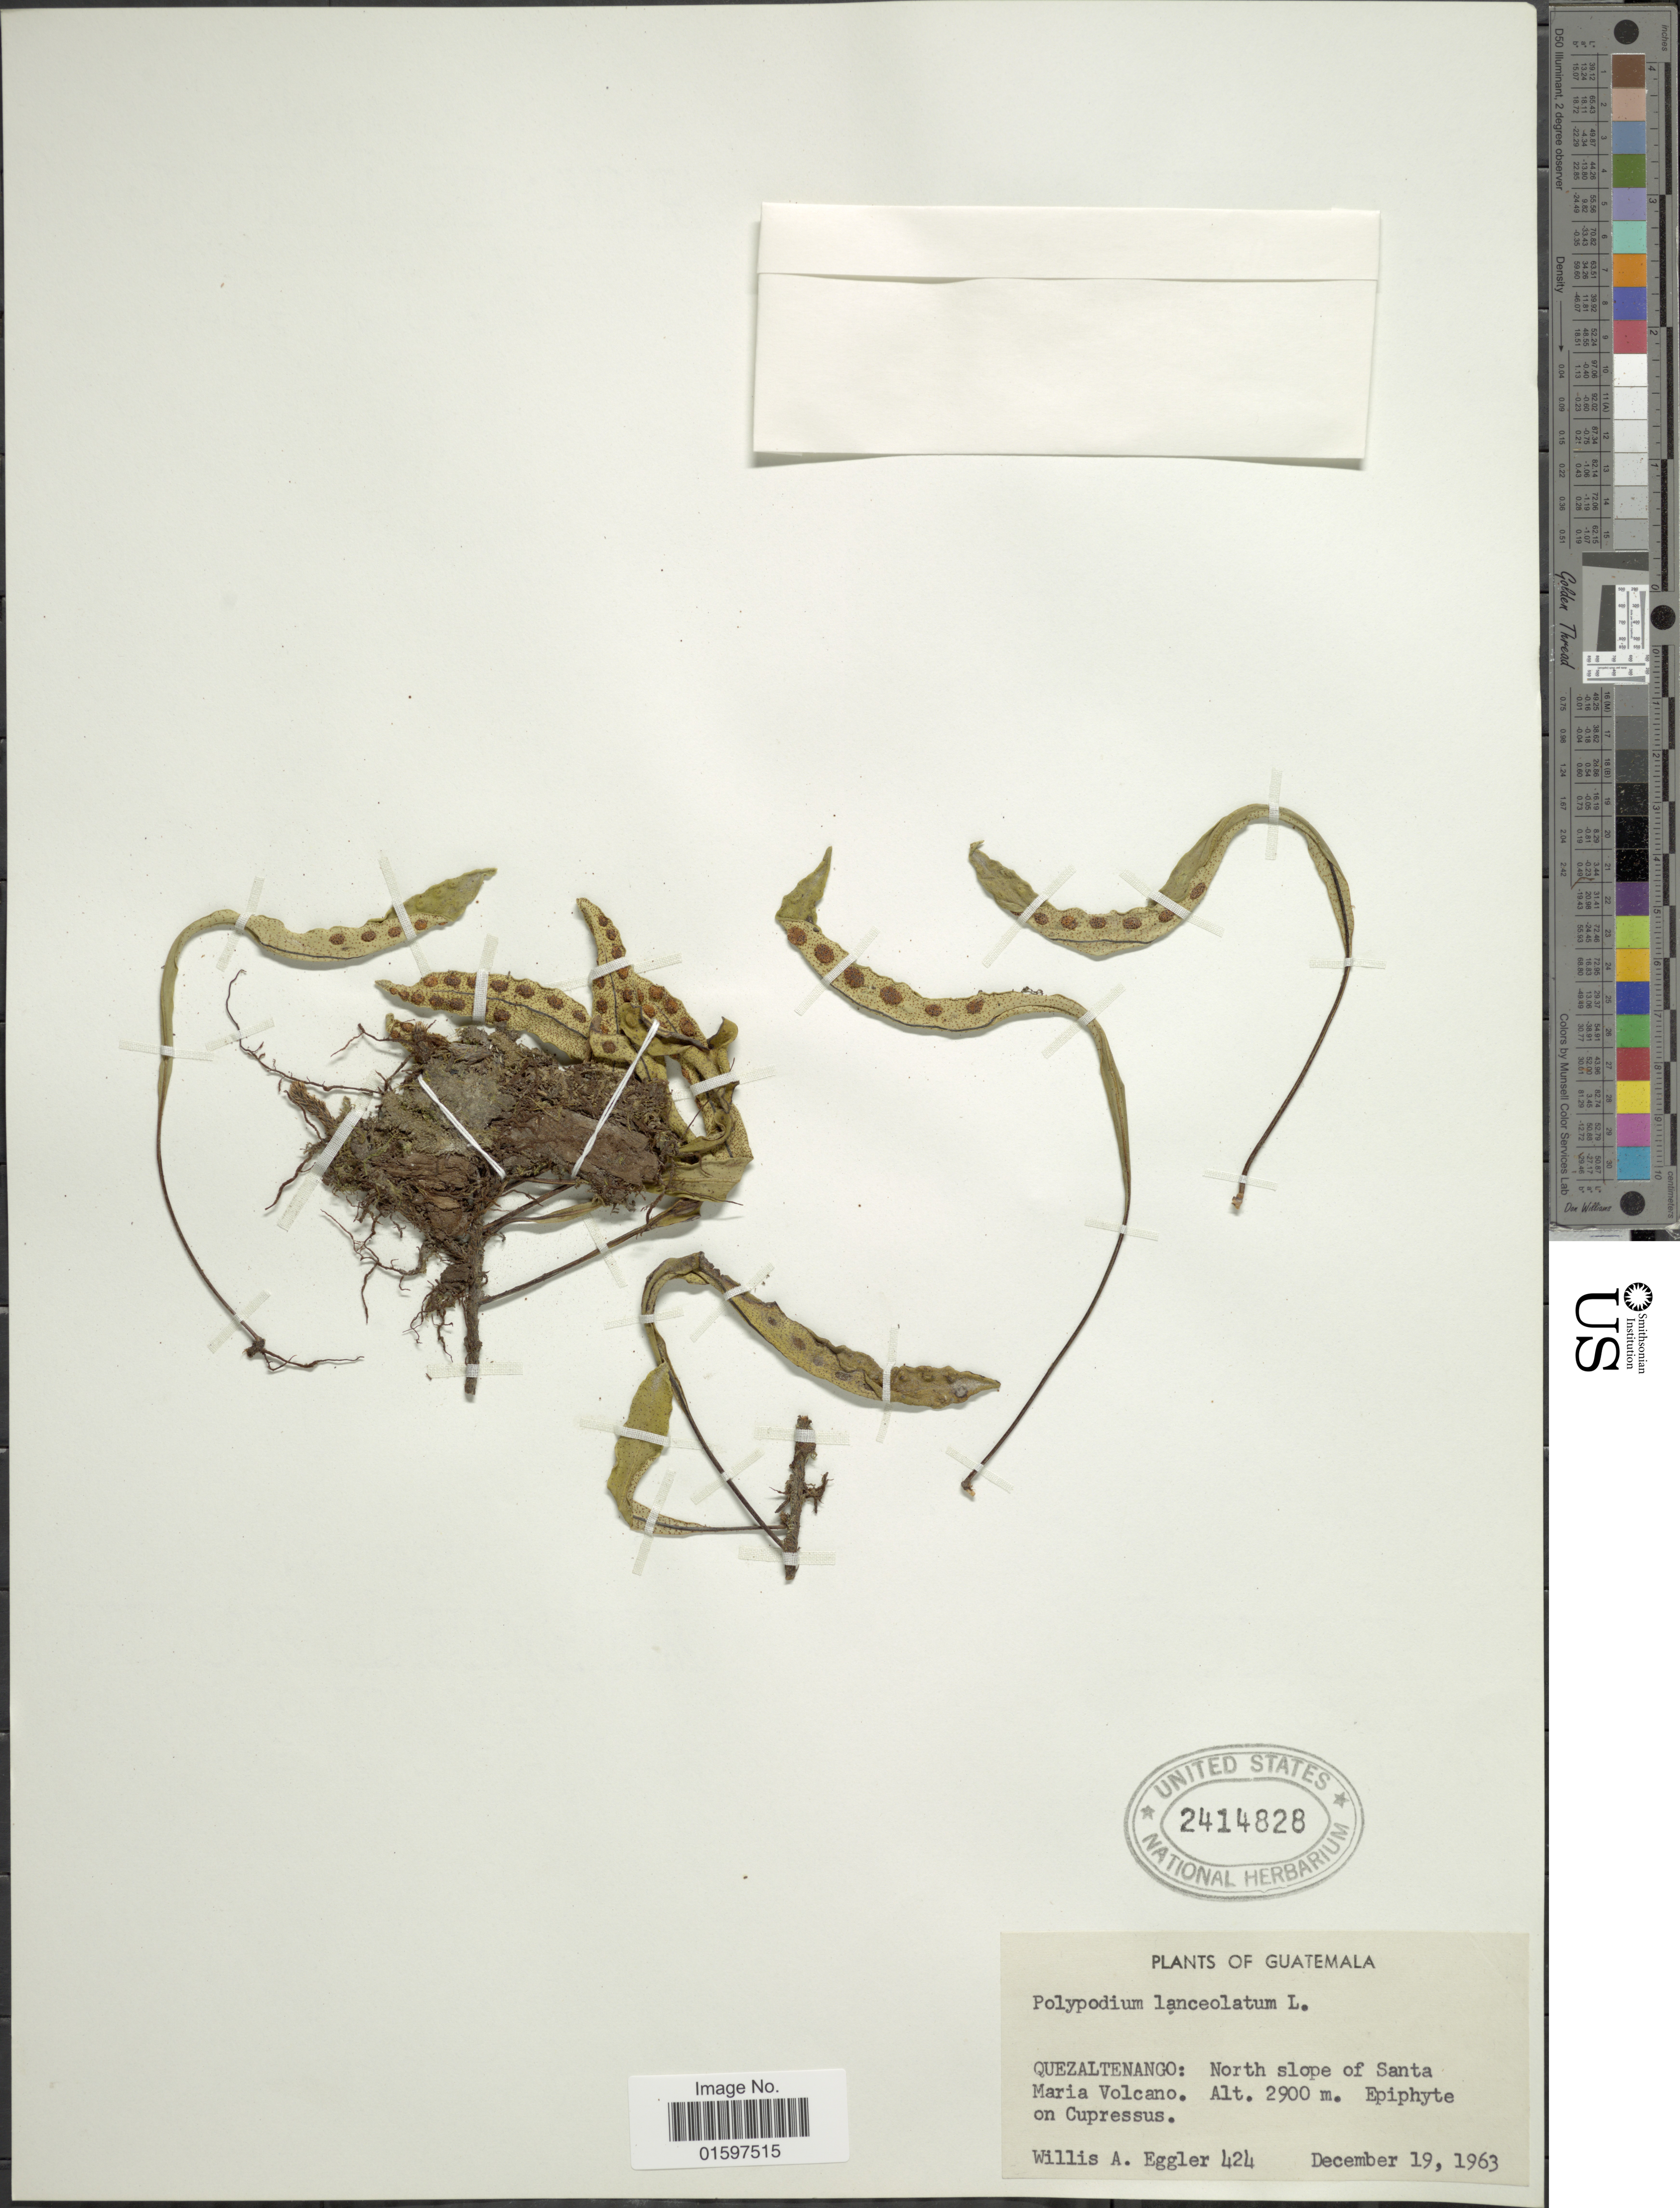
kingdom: Plantae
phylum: Tracheophyta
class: Polypodiopsida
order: Polypodiales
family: Polypodiaceae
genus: Pleopeltis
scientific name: Pleopeltis lanceolata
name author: Kaulf.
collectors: W. A. Eggler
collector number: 424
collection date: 1963-12-19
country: Guatemala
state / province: Quetzaltenango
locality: North slope of Santa Maria Volcano, Epiphyte on Cupressus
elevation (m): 2900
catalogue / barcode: US 2414828